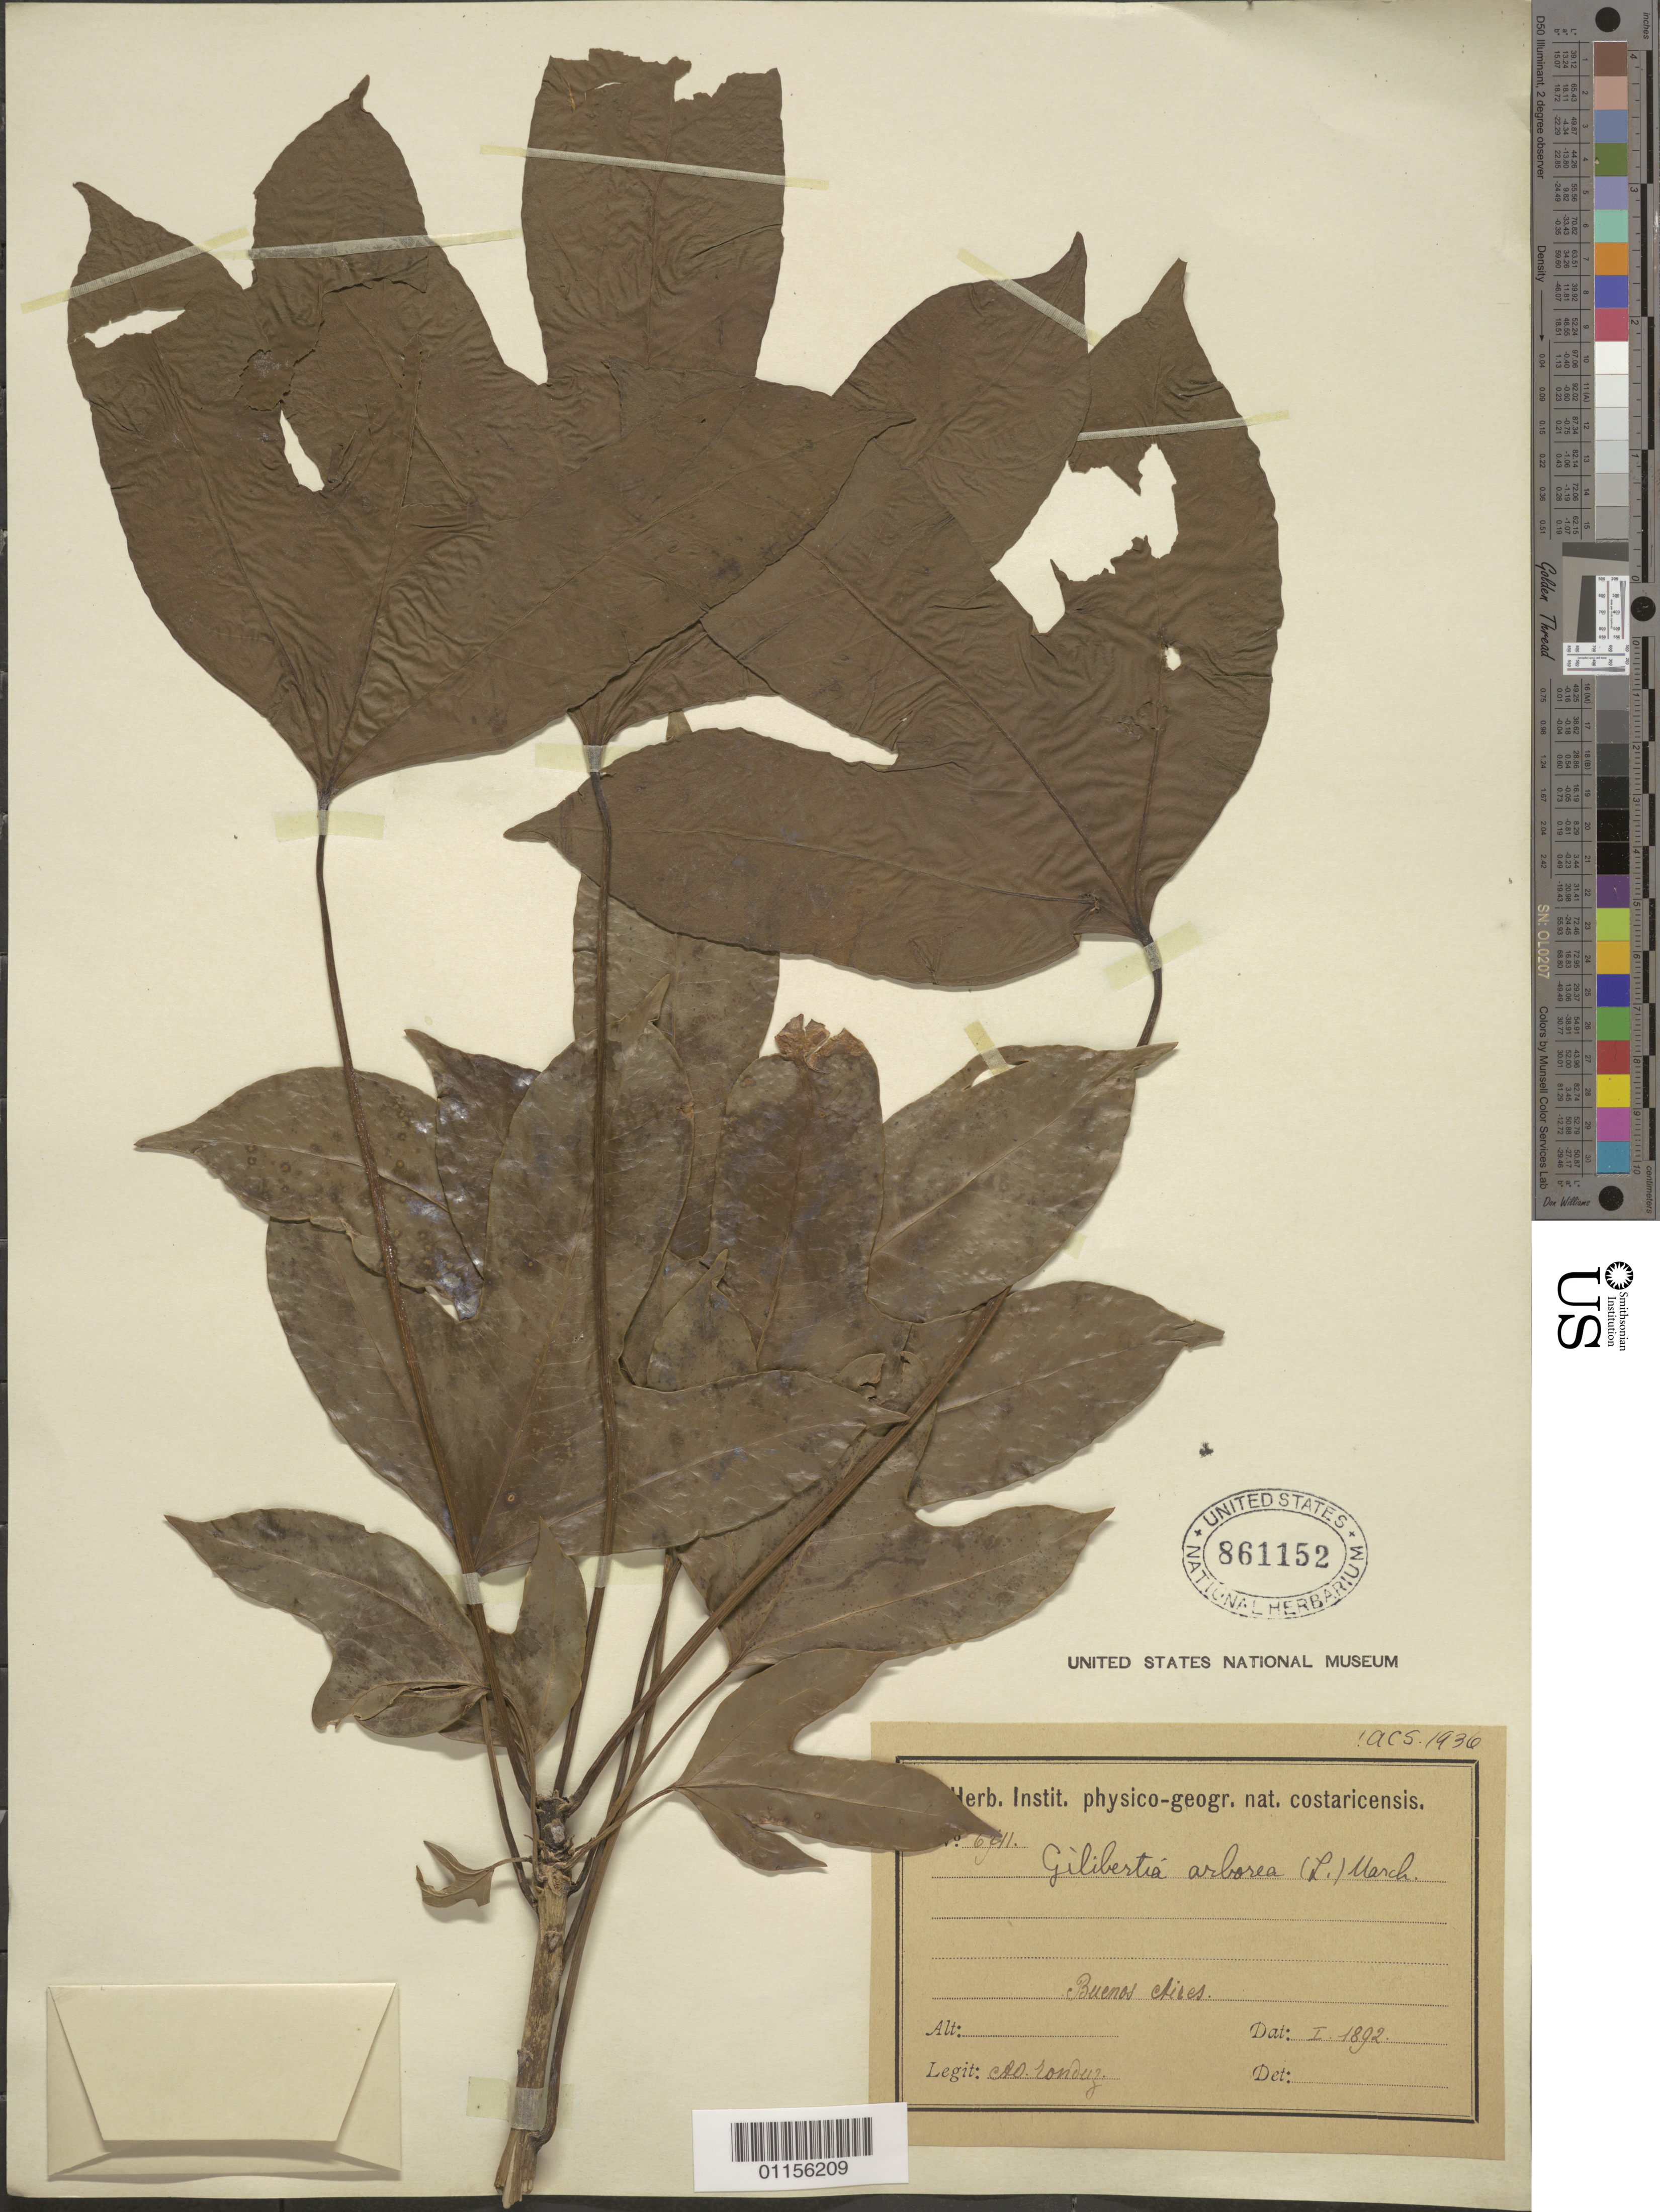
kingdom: Plantae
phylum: Tracheophyta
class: Magnoliopsida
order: Apiales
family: Araliaceae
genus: Dendropanax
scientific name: Dendropanax arboreus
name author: (L.) Decne. & Planch.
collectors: A. Tonduz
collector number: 6711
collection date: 1892-01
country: Costa Rica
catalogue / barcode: US 861152